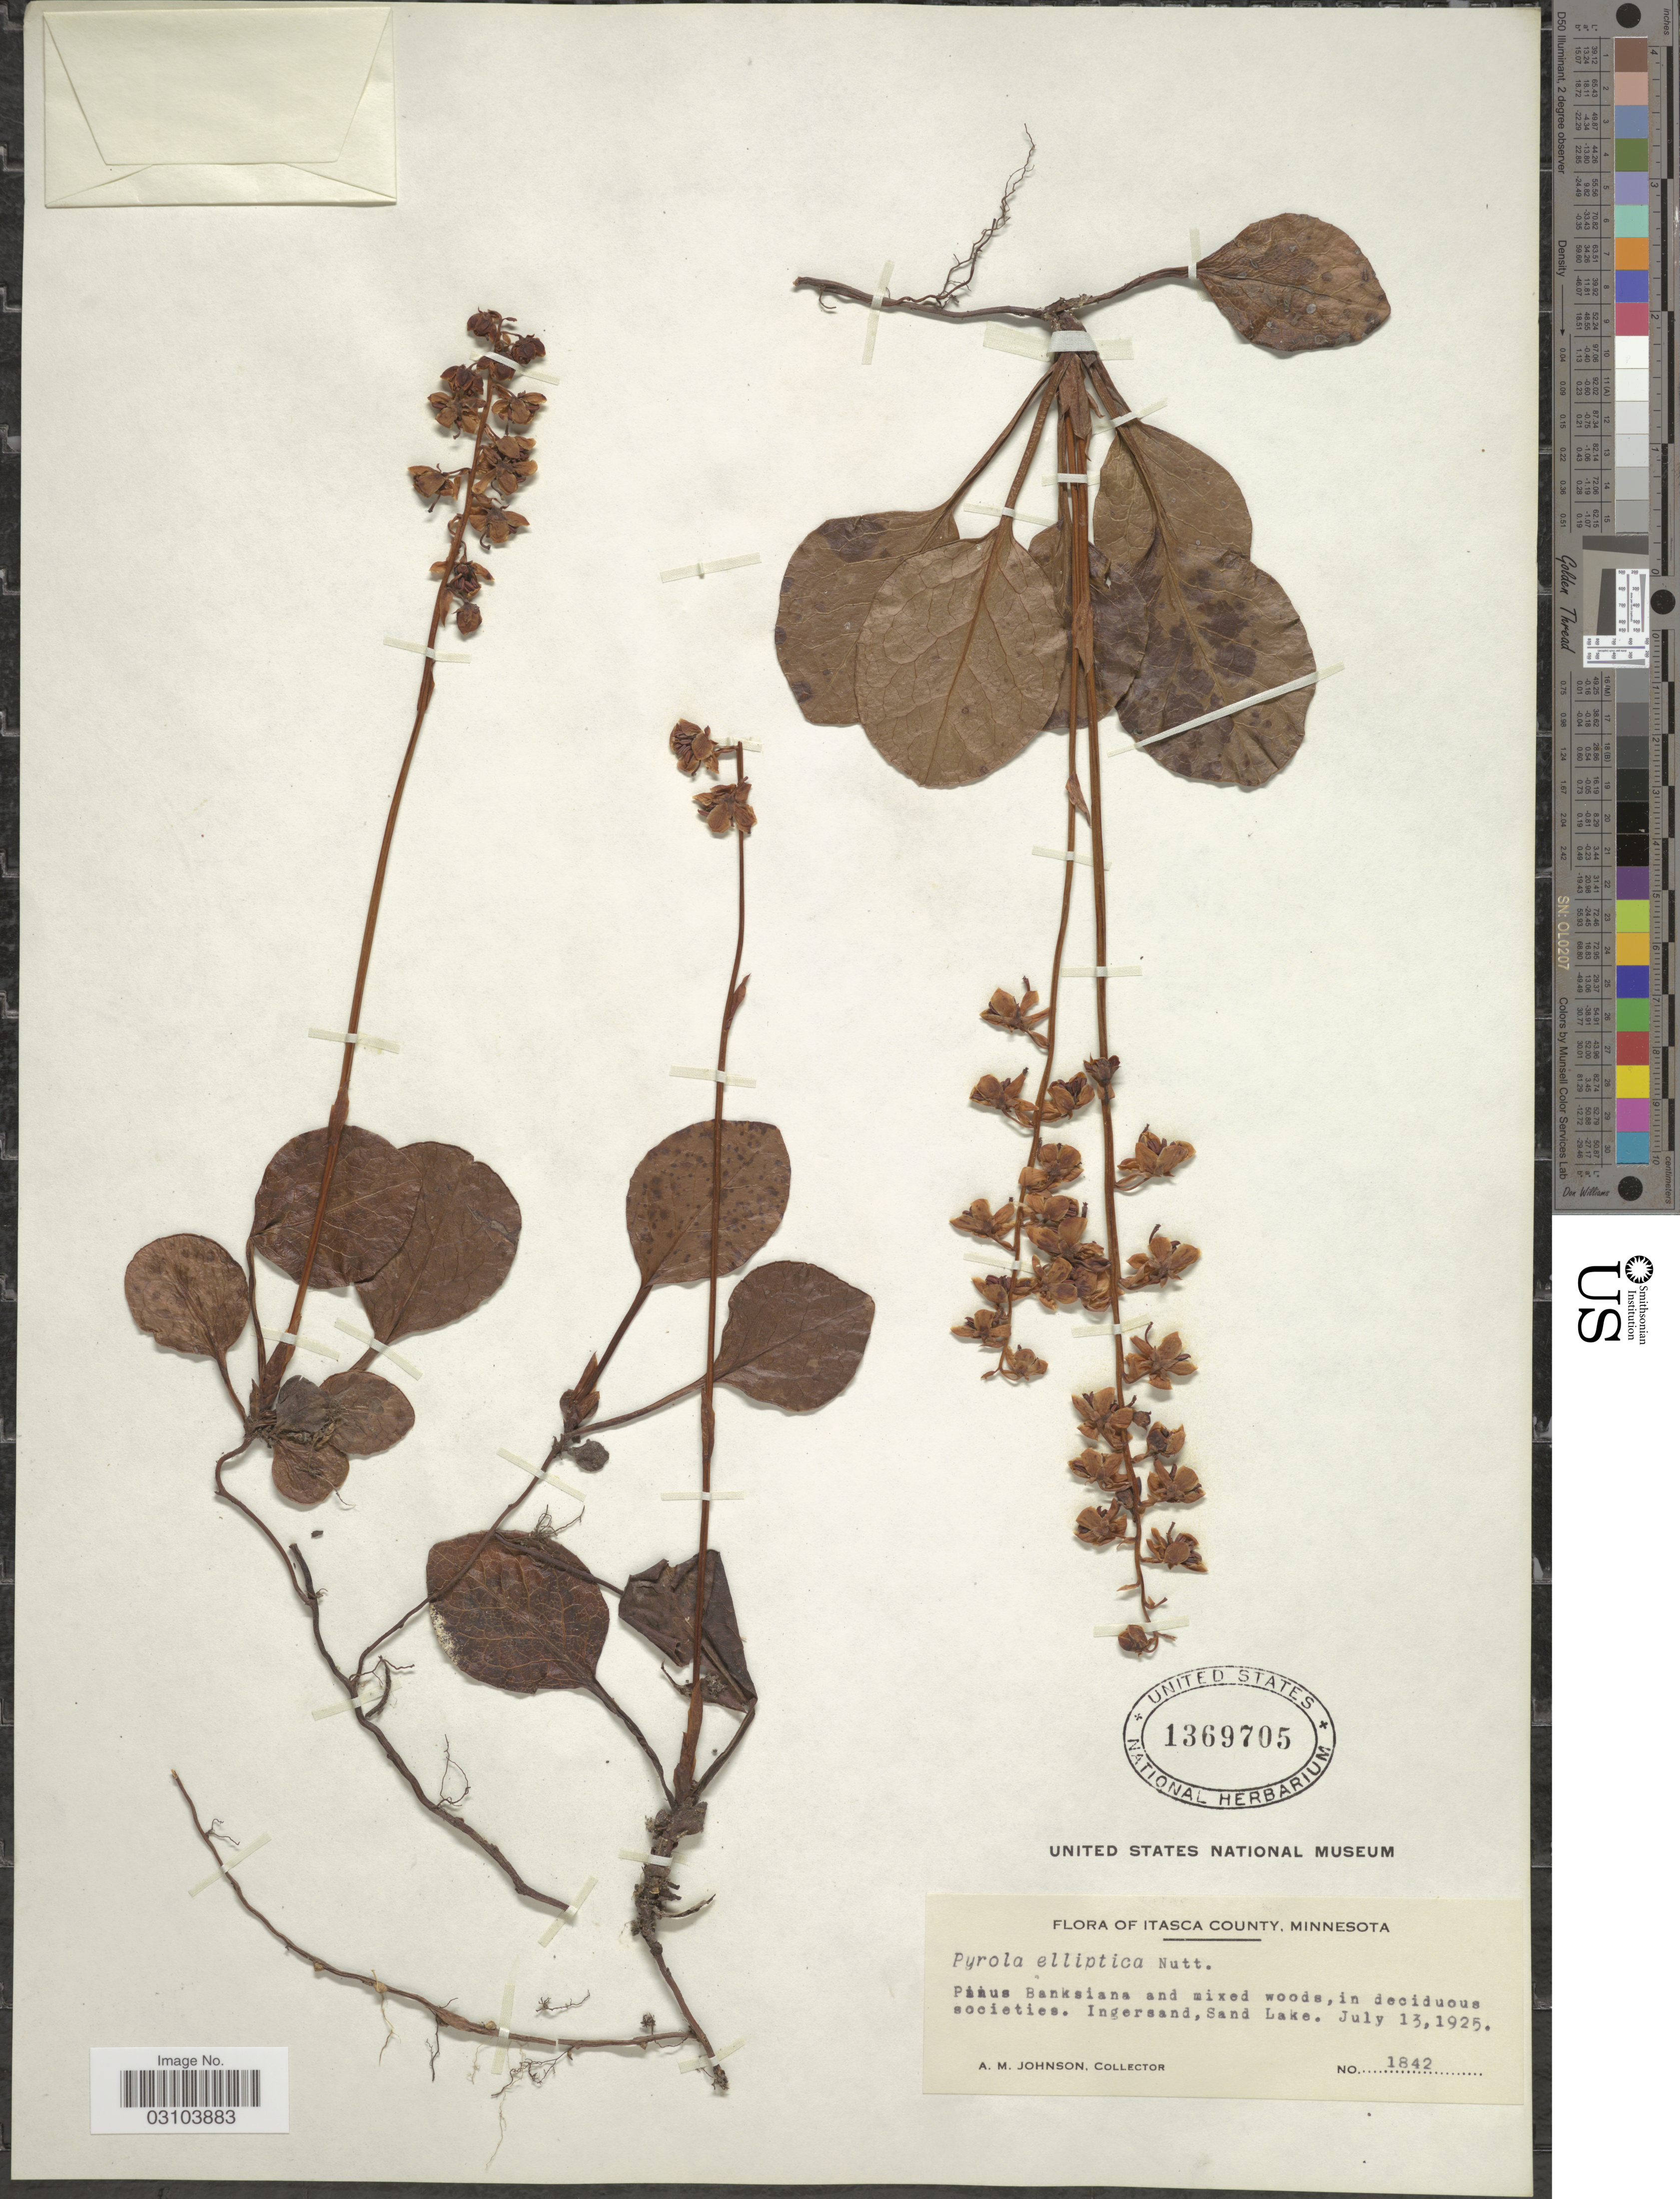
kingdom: Plantae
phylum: Tracheophyta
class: Magnoliopsida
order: Ericales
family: Ericaceae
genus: Pyrola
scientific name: Pyrola elliptica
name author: Nutt.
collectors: A. M. Johnson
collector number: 1842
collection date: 1925-07-13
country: United States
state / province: Minnesota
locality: Itasca County. Pinus Banksiana and mixed woods, in deciduous societies. Ingersand, Sand Lake.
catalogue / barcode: US 1369705